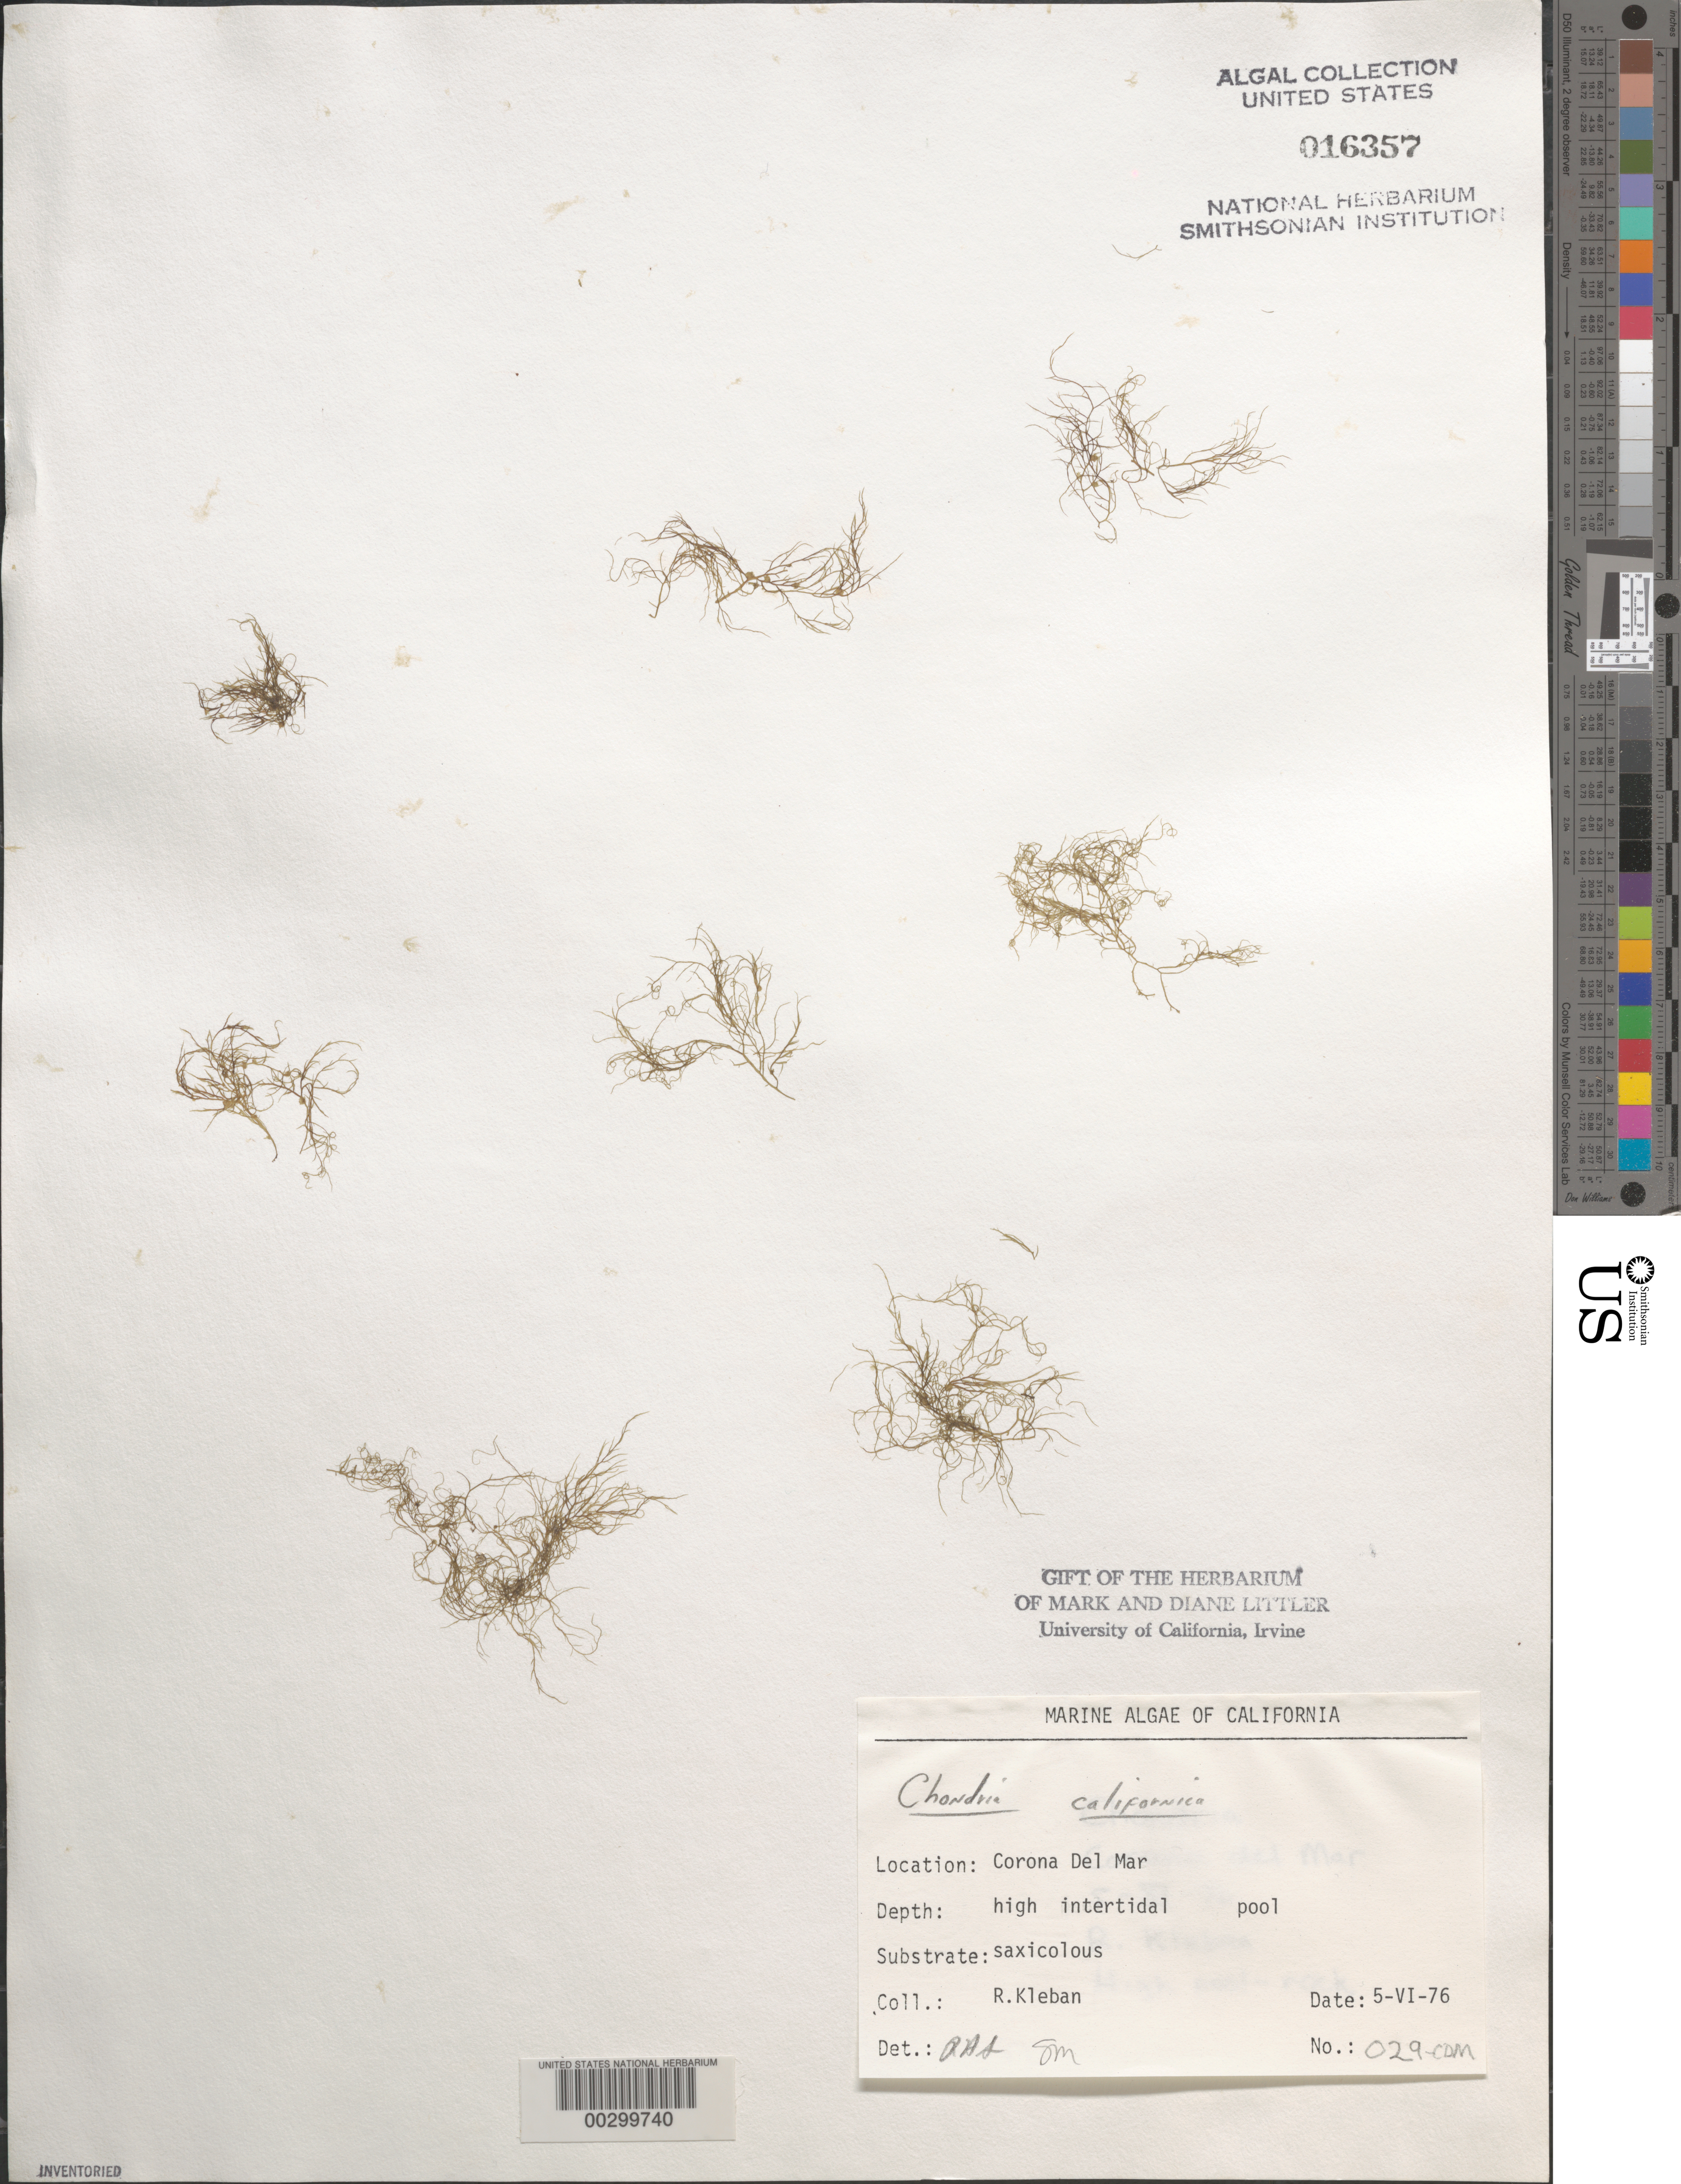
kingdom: Plantae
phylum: Rhodophyta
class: Florideophyceae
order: Ceramiales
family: Rhodomelaceae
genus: Chondria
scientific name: Chondria acrorhizophora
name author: Setch. & N.L. Gardner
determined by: Algae name updating Project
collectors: R. Kleban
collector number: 029-CDM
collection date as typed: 05 Jun 1976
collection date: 1976-06-05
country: United States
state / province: California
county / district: Orange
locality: Corona del Mar, mouth of Morning Canyon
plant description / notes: BLM-SOCALBIGHT Rocky Intertidal Survey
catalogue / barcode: US 16357